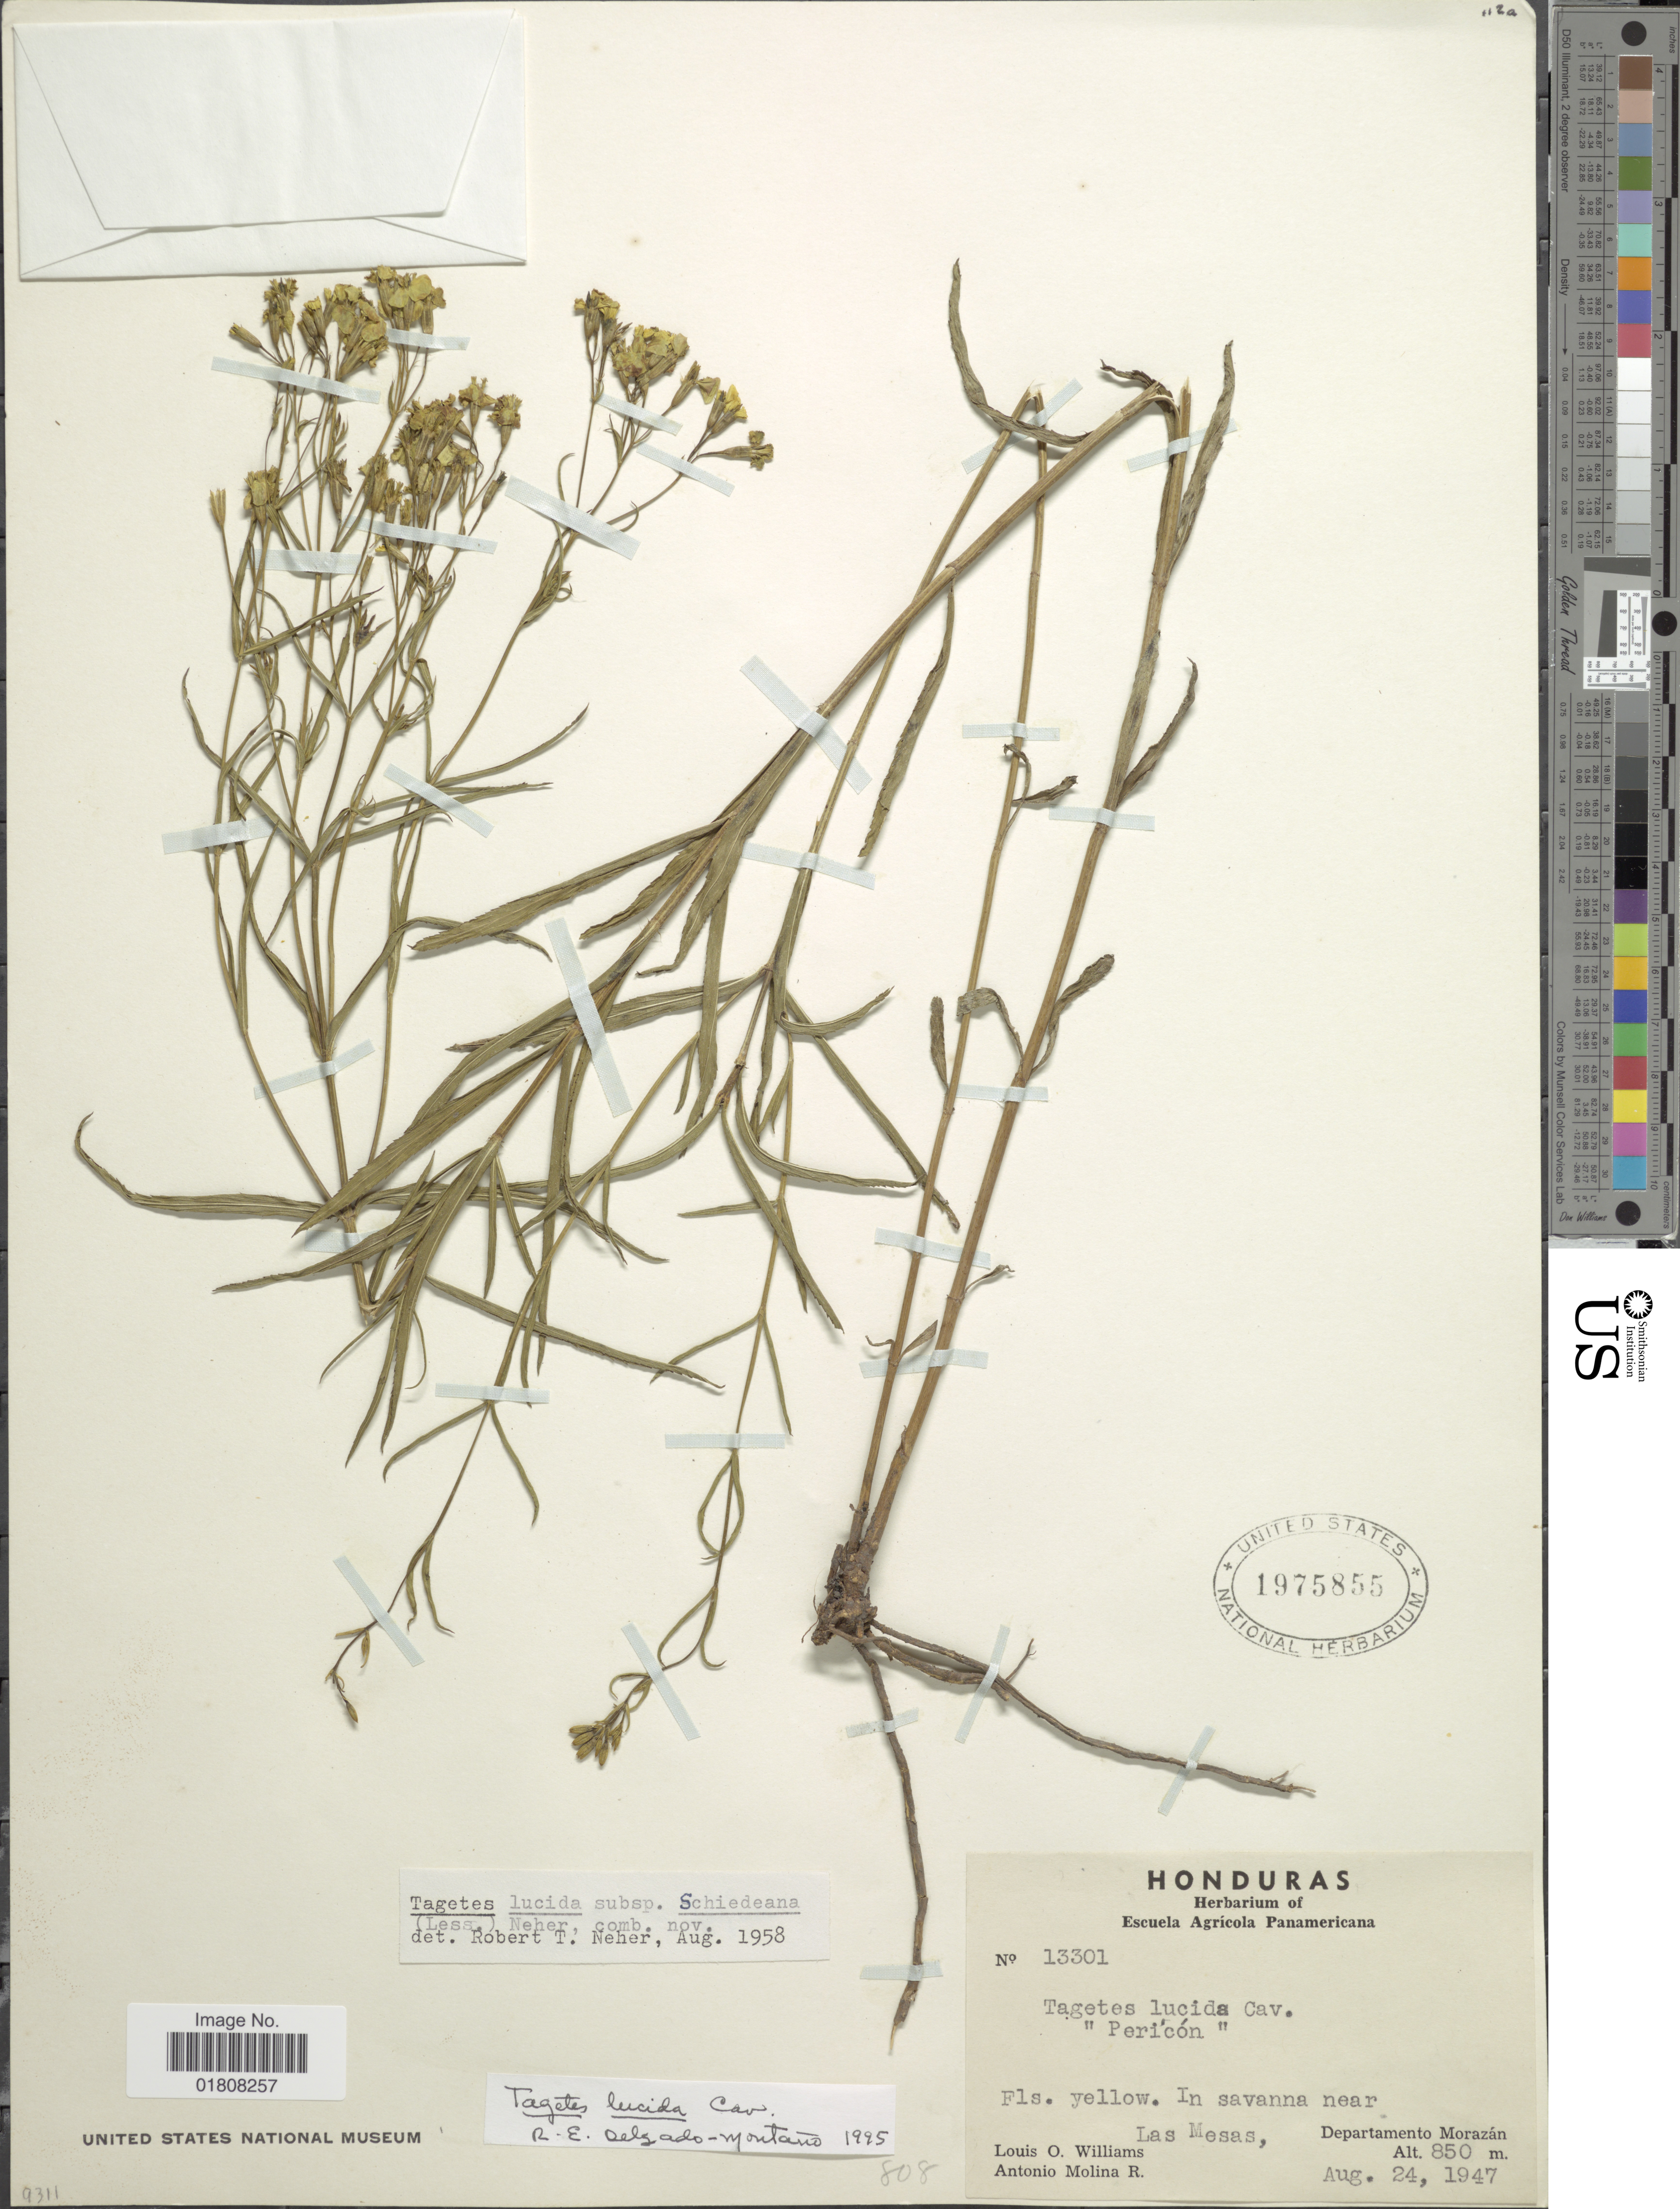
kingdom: Plantae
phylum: Tracheophyta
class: Magnoliopsida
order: Asterales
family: Asteraceae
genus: Tagetes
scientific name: Tagetes lucida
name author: Cav.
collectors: L. O. Williams & A. Molina R.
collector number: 13301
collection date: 1947-08-24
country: Honduras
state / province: Fco. Morazán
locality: Las Mesas, Departamento Morazan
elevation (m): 850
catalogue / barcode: US 1975855